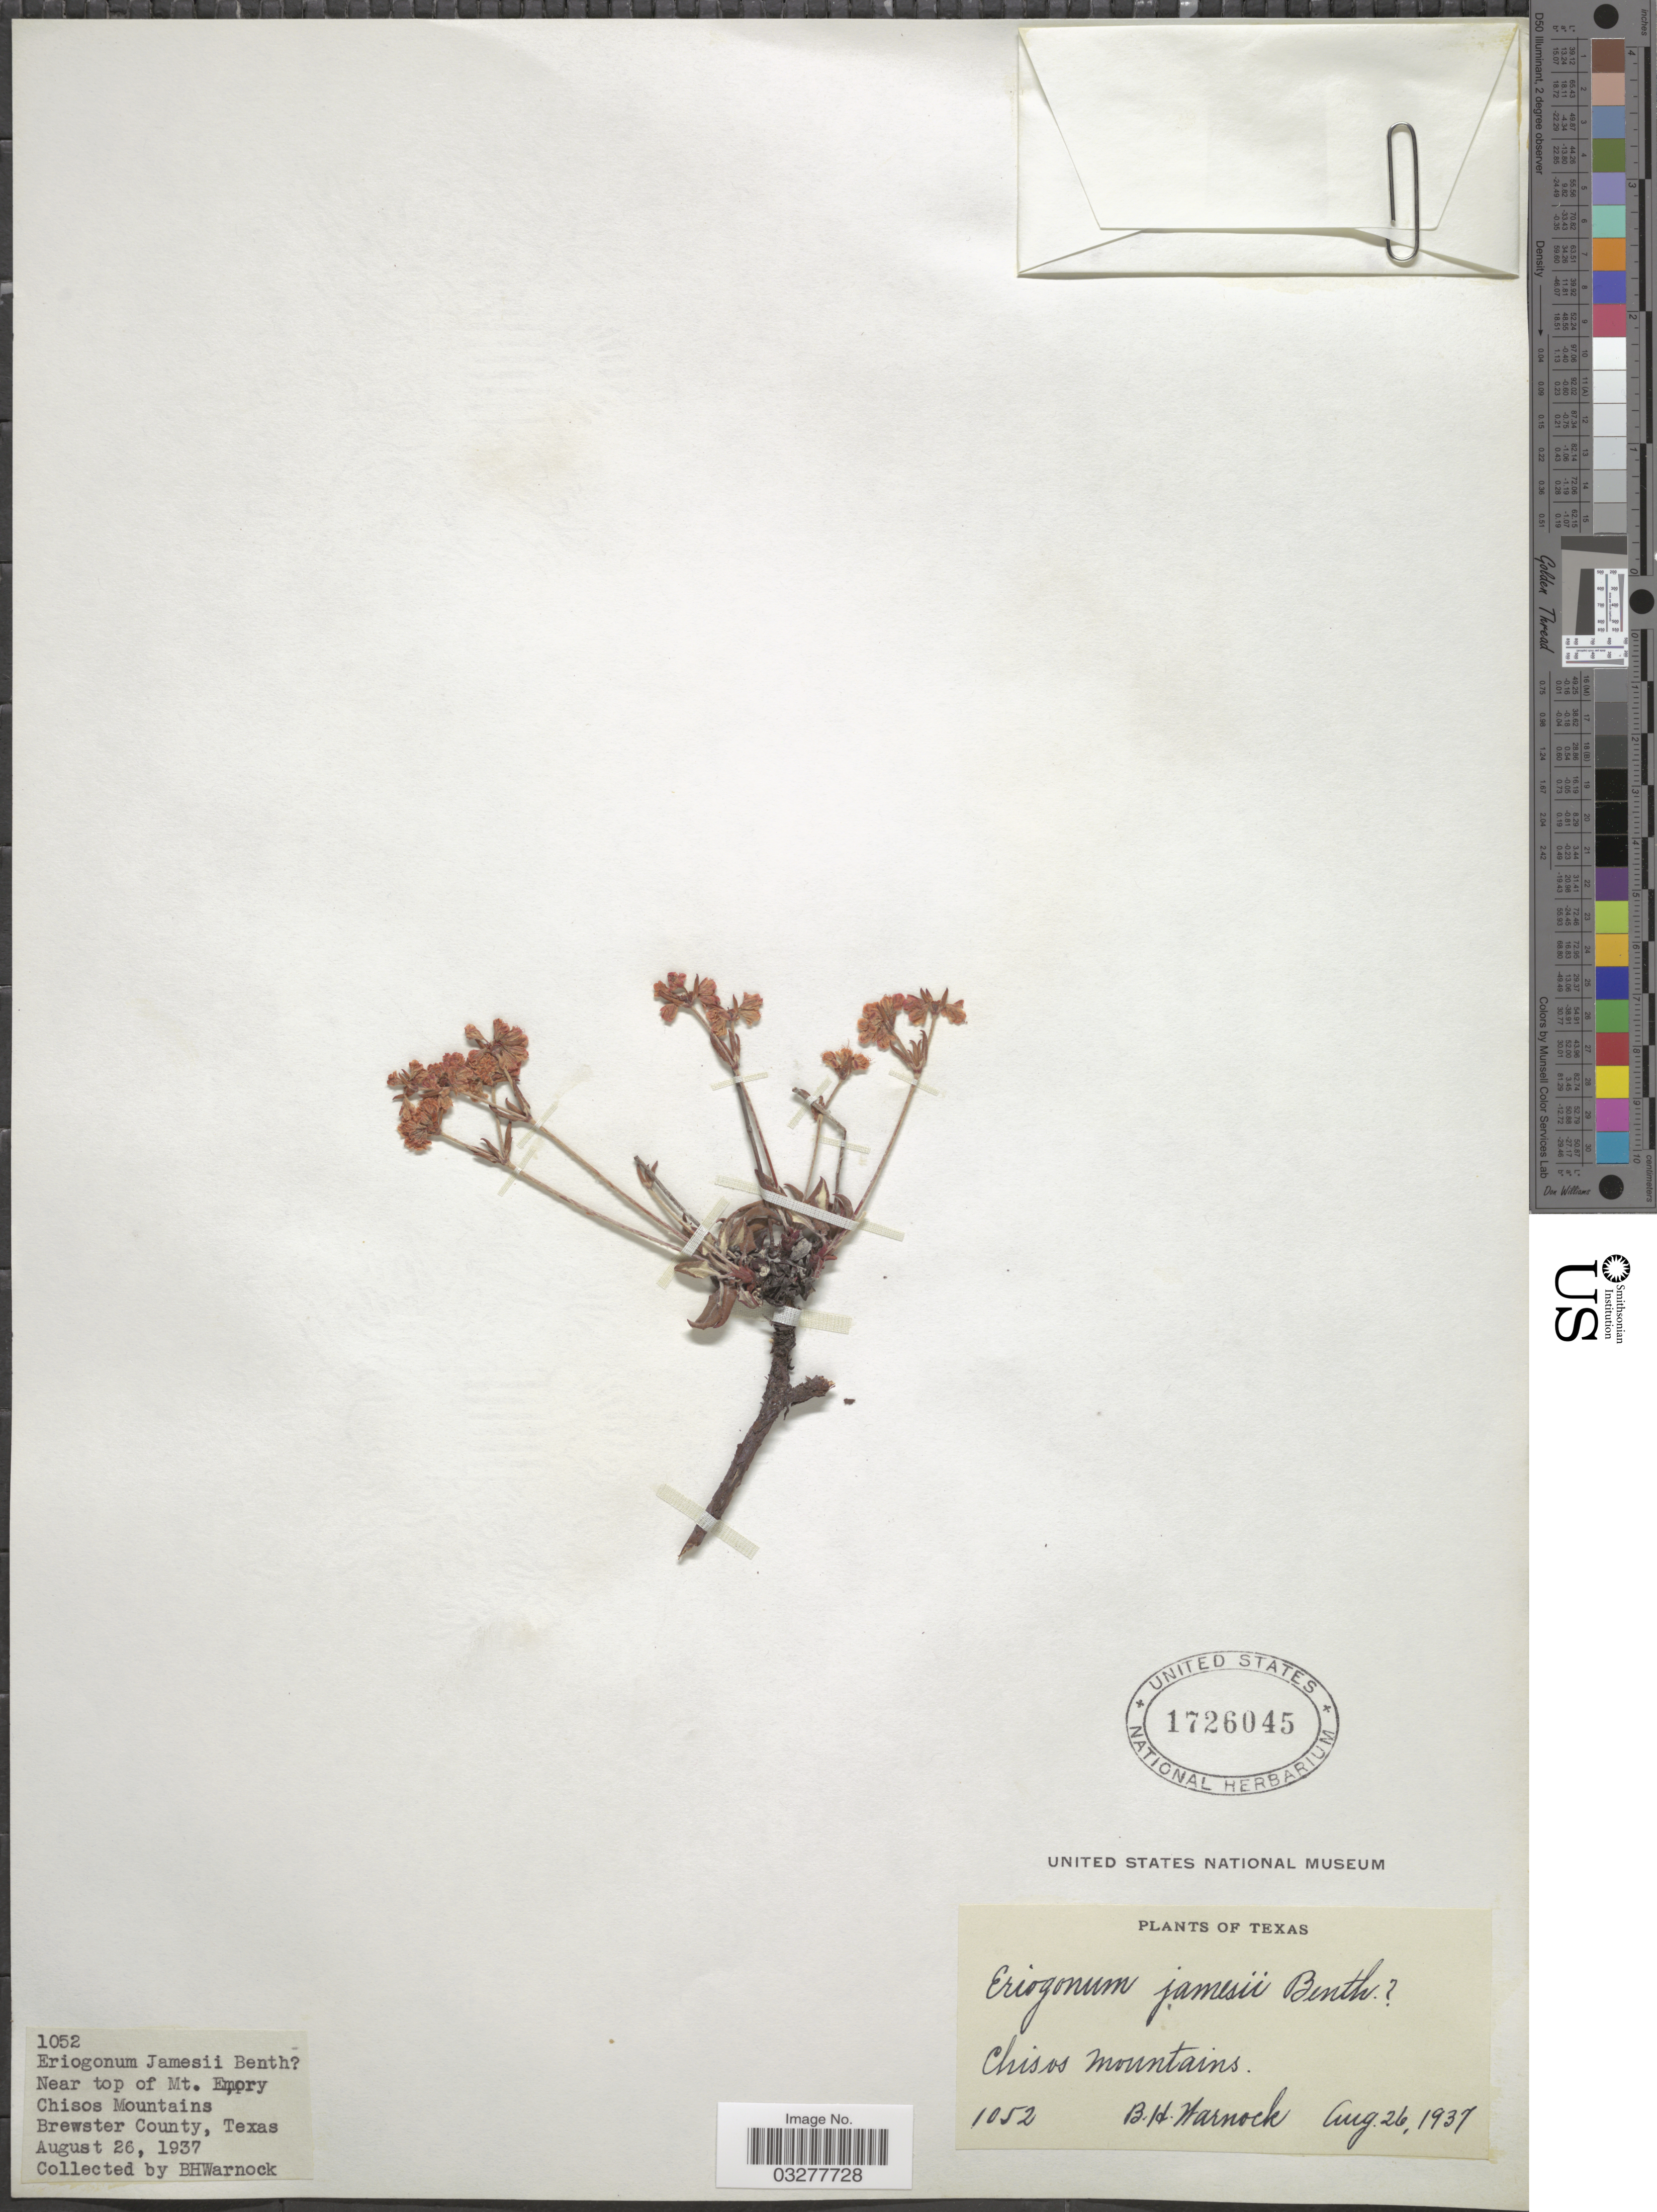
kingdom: Plantae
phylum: Tracheophyta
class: Magnoliopsida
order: Caryophyllales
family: Polygonaceae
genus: Eriogonum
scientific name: Eriogonum jamesii var. undulatum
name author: S. Stokes ex M.E. Jones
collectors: B. H. Warnock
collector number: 1052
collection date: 1937-08-26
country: United States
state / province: Texas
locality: Near top of Mt. Emory. Chisos Mountains. Brewster County.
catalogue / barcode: US 1726045